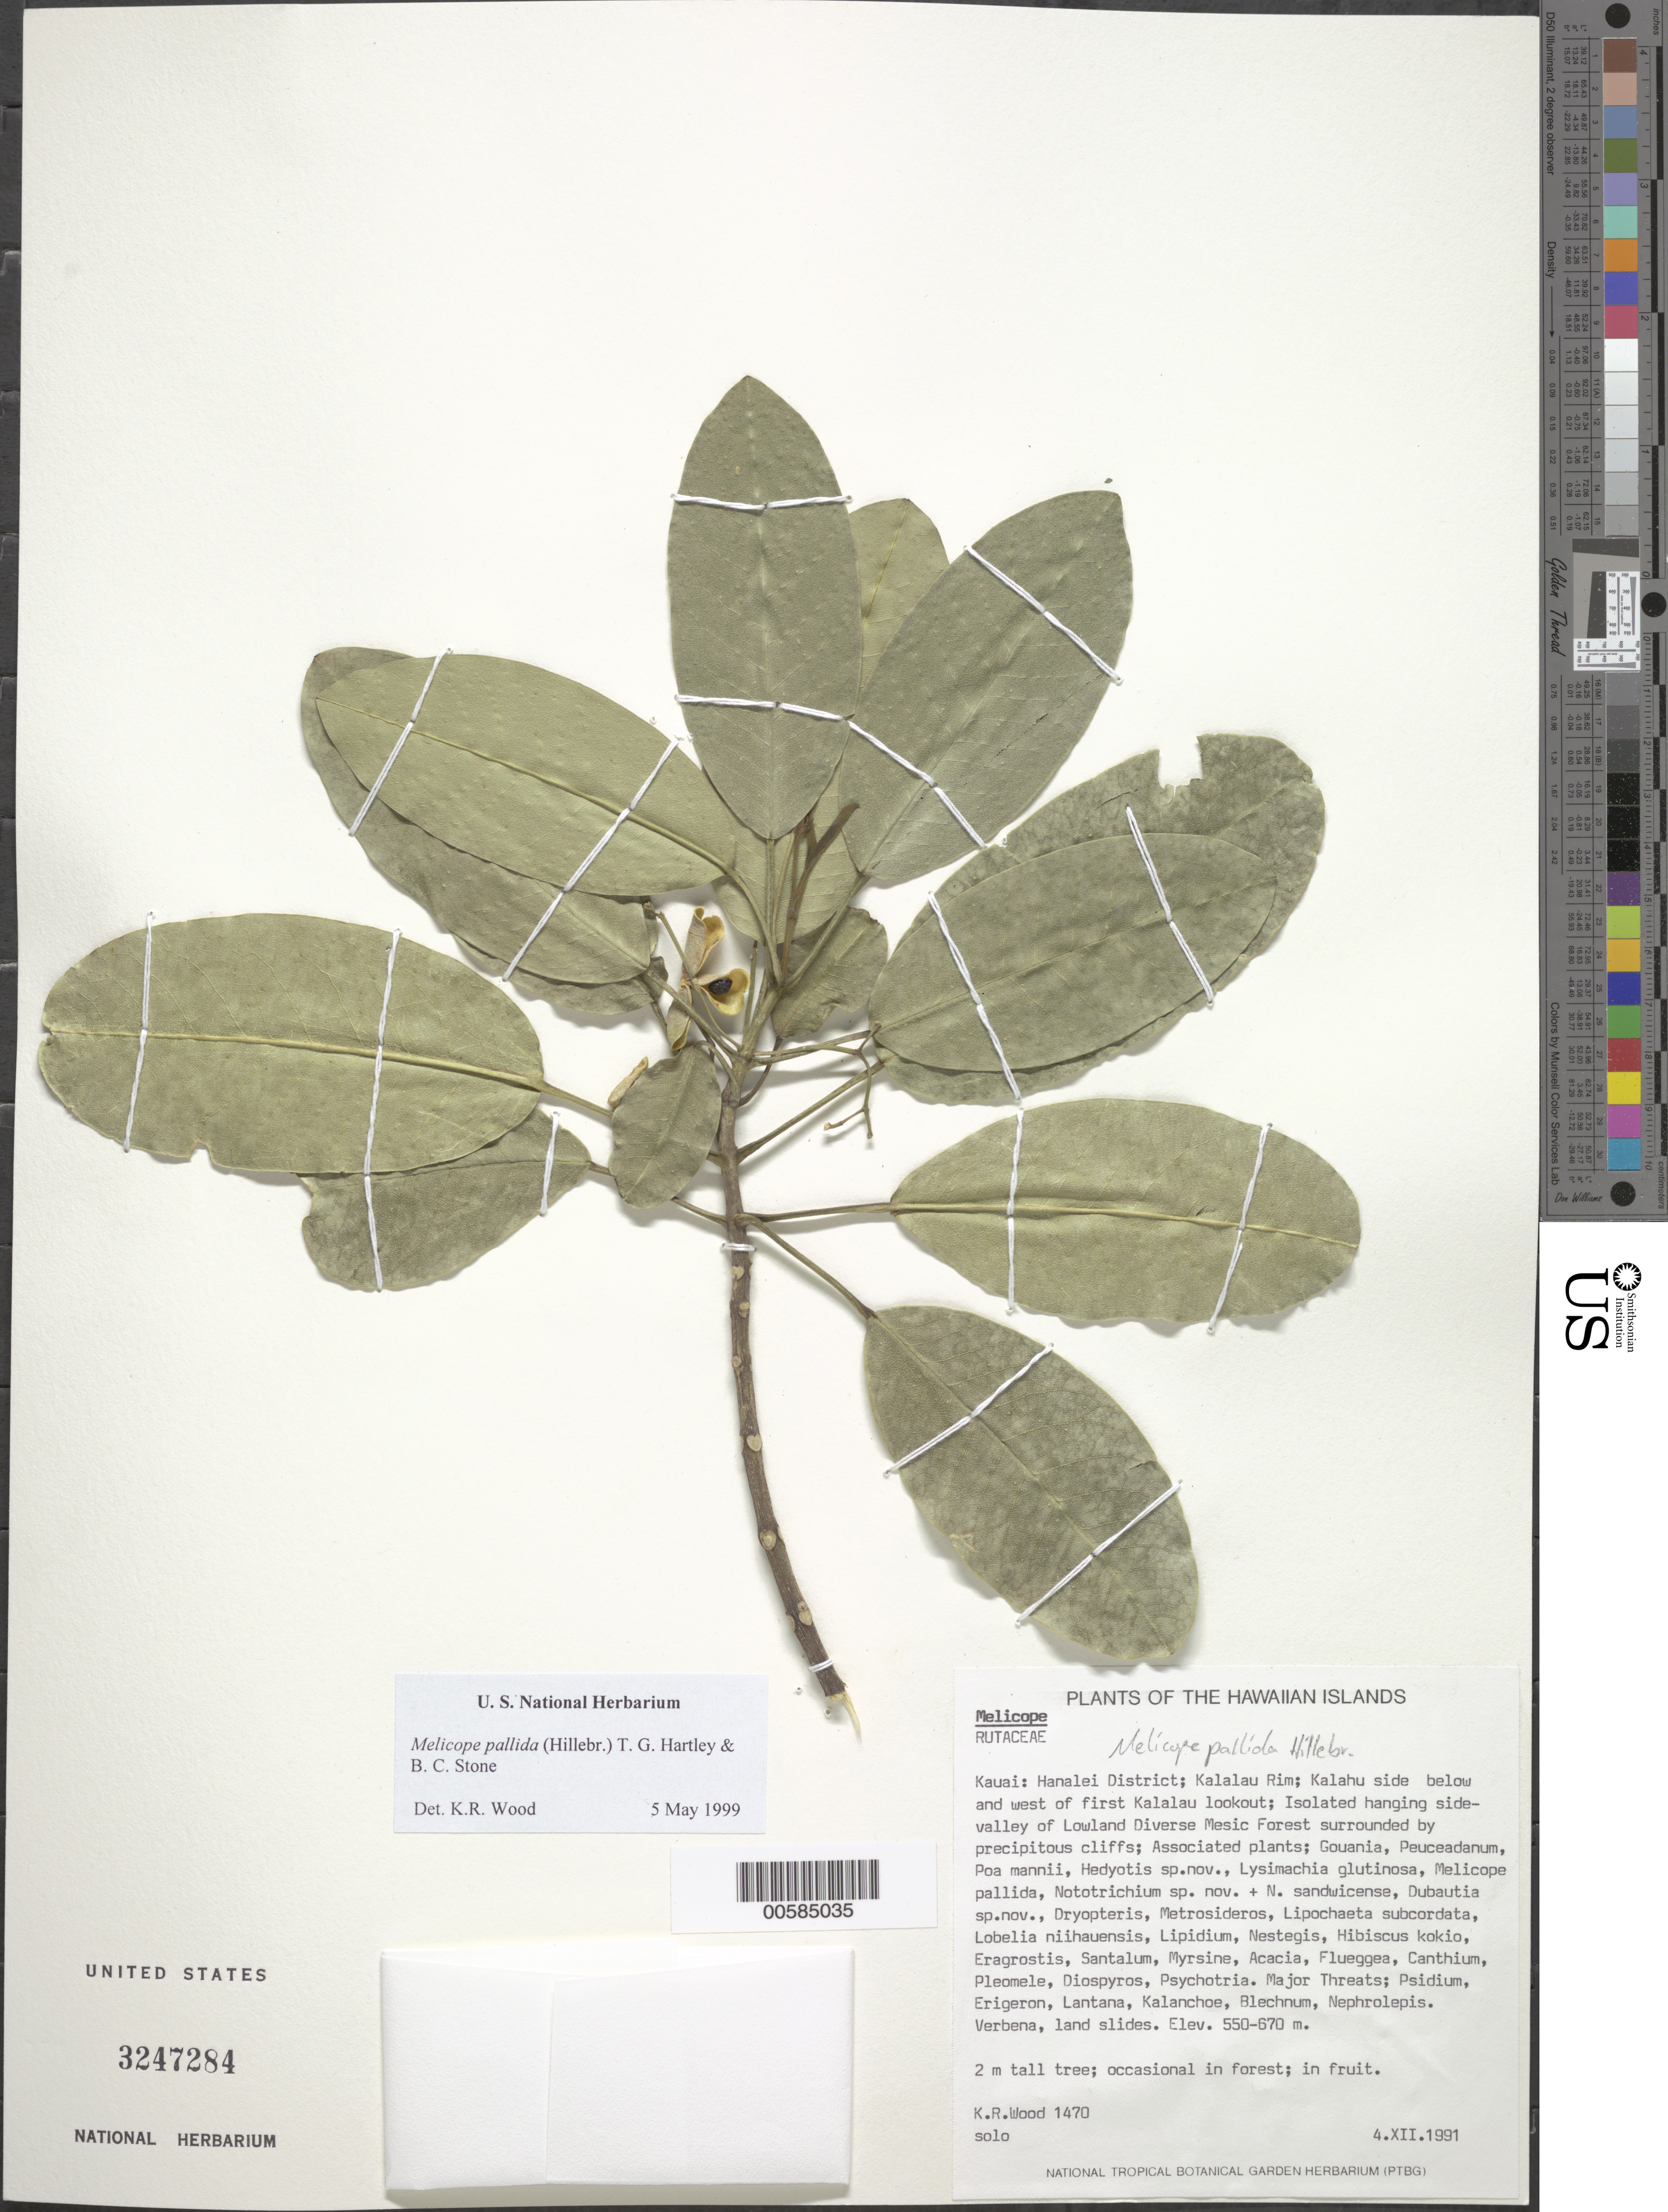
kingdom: Plantae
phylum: Tracheophyta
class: Magnoliopsida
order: Sapindales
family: Rutaceae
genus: Melicope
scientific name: Melicope sp.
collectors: K. R. Wood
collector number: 1470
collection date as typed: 4 Dec 1991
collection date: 1991-12-04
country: United States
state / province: Hawaii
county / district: Kauai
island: Kaua'i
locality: Hanalei Dist; Kalalau Rim; Kalahu side below and W of first Kalalau lookout.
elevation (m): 550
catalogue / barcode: US 3247284